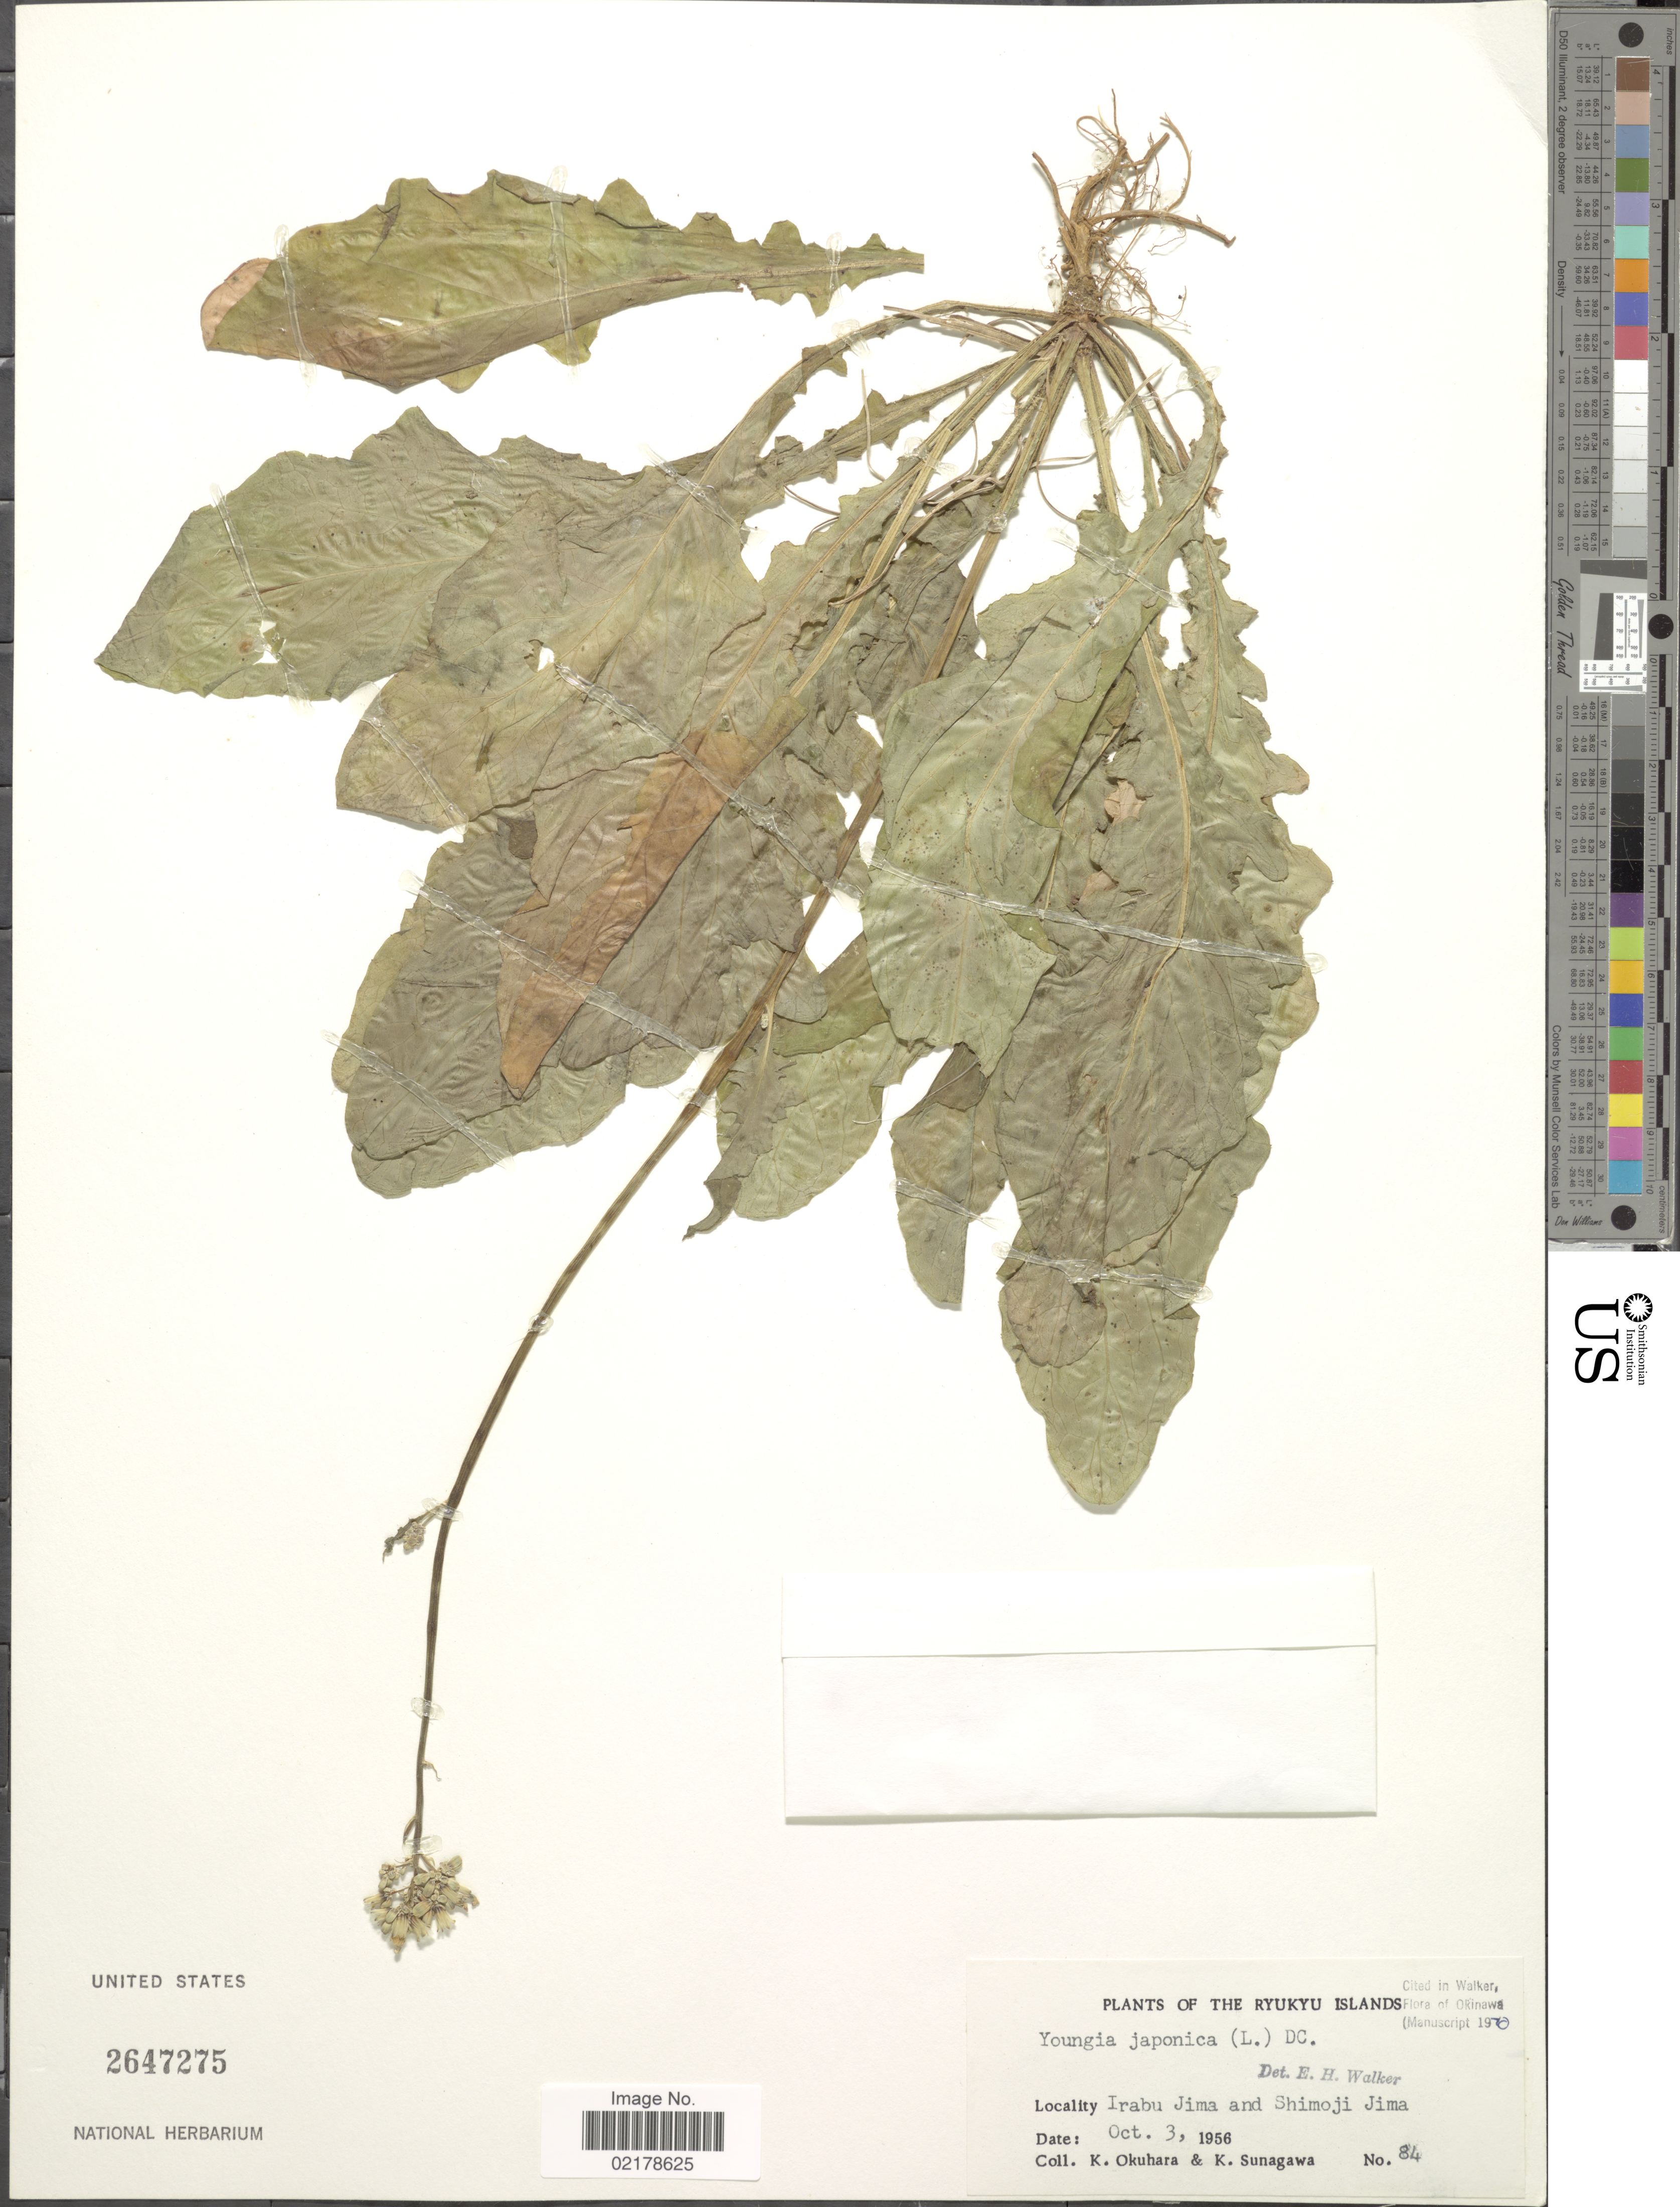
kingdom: Plantae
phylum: Tracheophyta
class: Magnoliopsida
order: Asterales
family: Asteraceae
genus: Youngia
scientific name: Youngia japonica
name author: (L.) DC.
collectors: K. Okuhara & K. Sunagawa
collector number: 84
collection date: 1956-10-03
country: Japan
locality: Ryukyu Islands. Irabu Jima and Shimoji Jima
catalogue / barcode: US 2647275